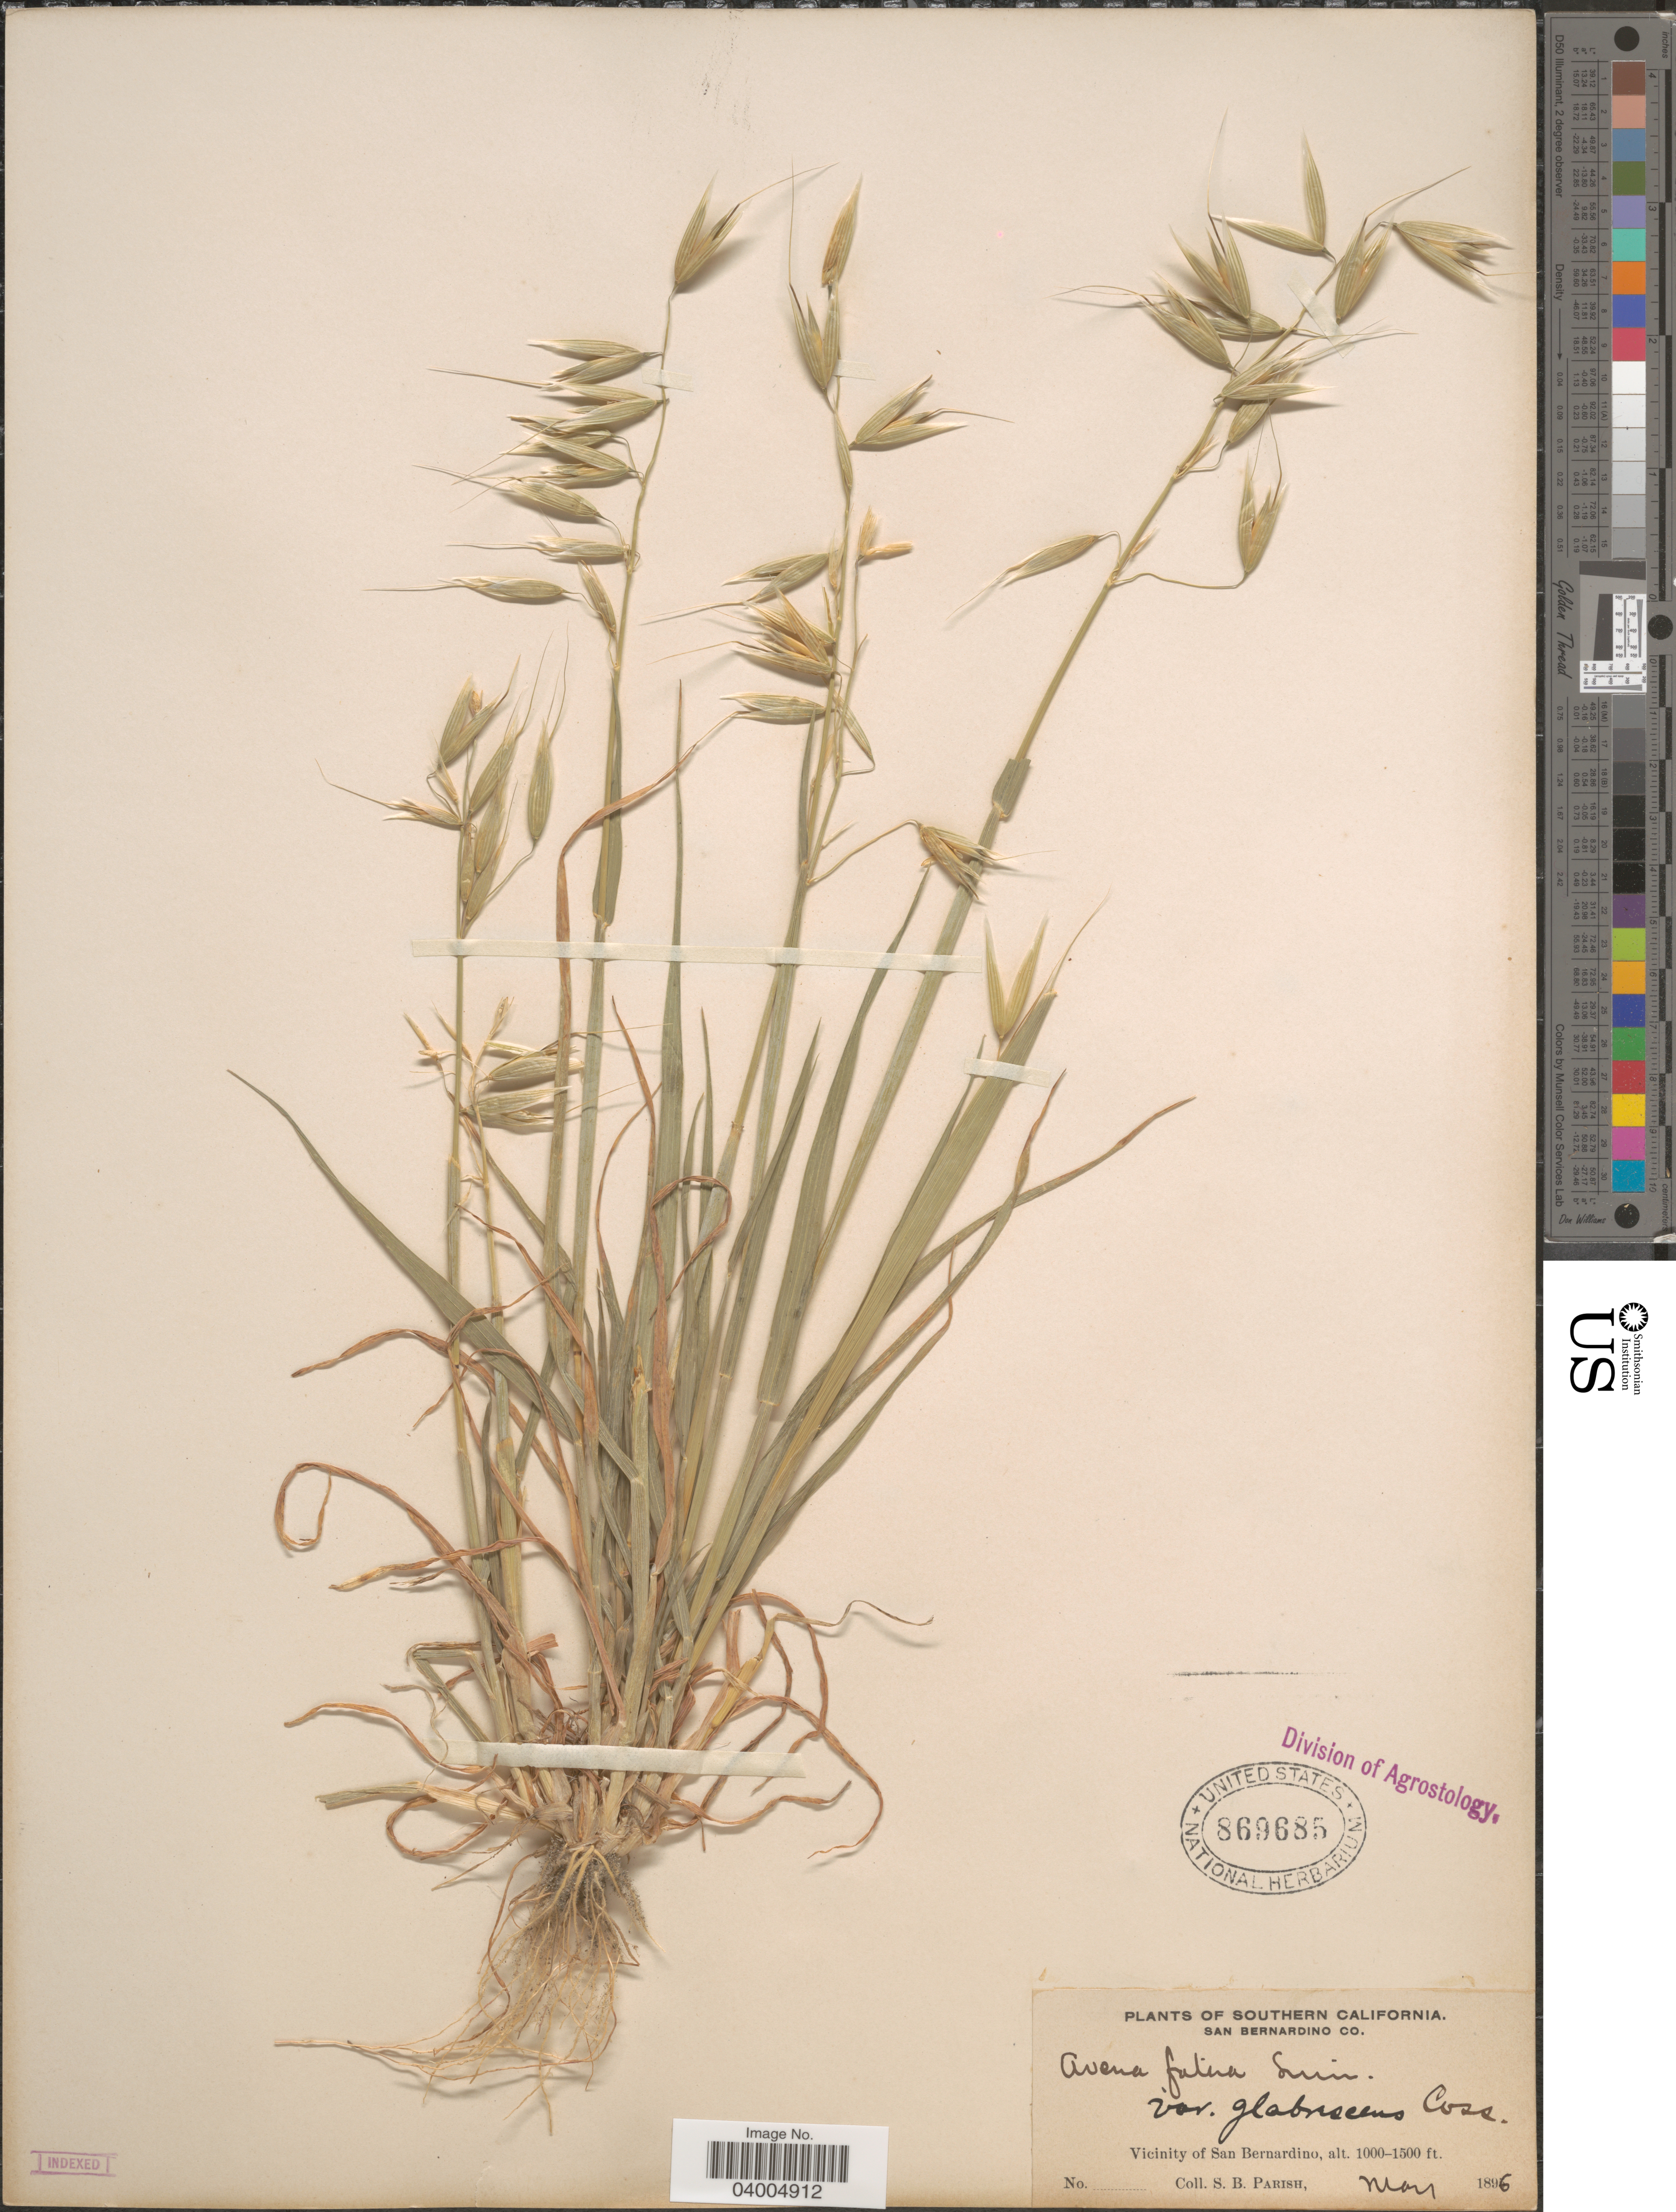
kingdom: Plantae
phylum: Tracheophyta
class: Liliopsida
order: Poales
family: Poaceae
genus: Avena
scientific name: Avena fatua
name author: L.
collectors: S. B. Parish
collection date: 1896-05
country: United States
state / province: California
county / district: San Bernardino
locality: Southern California. San Bernardino Co. Vicinity of San Bernardino.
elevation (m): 305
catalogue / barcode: US 869685